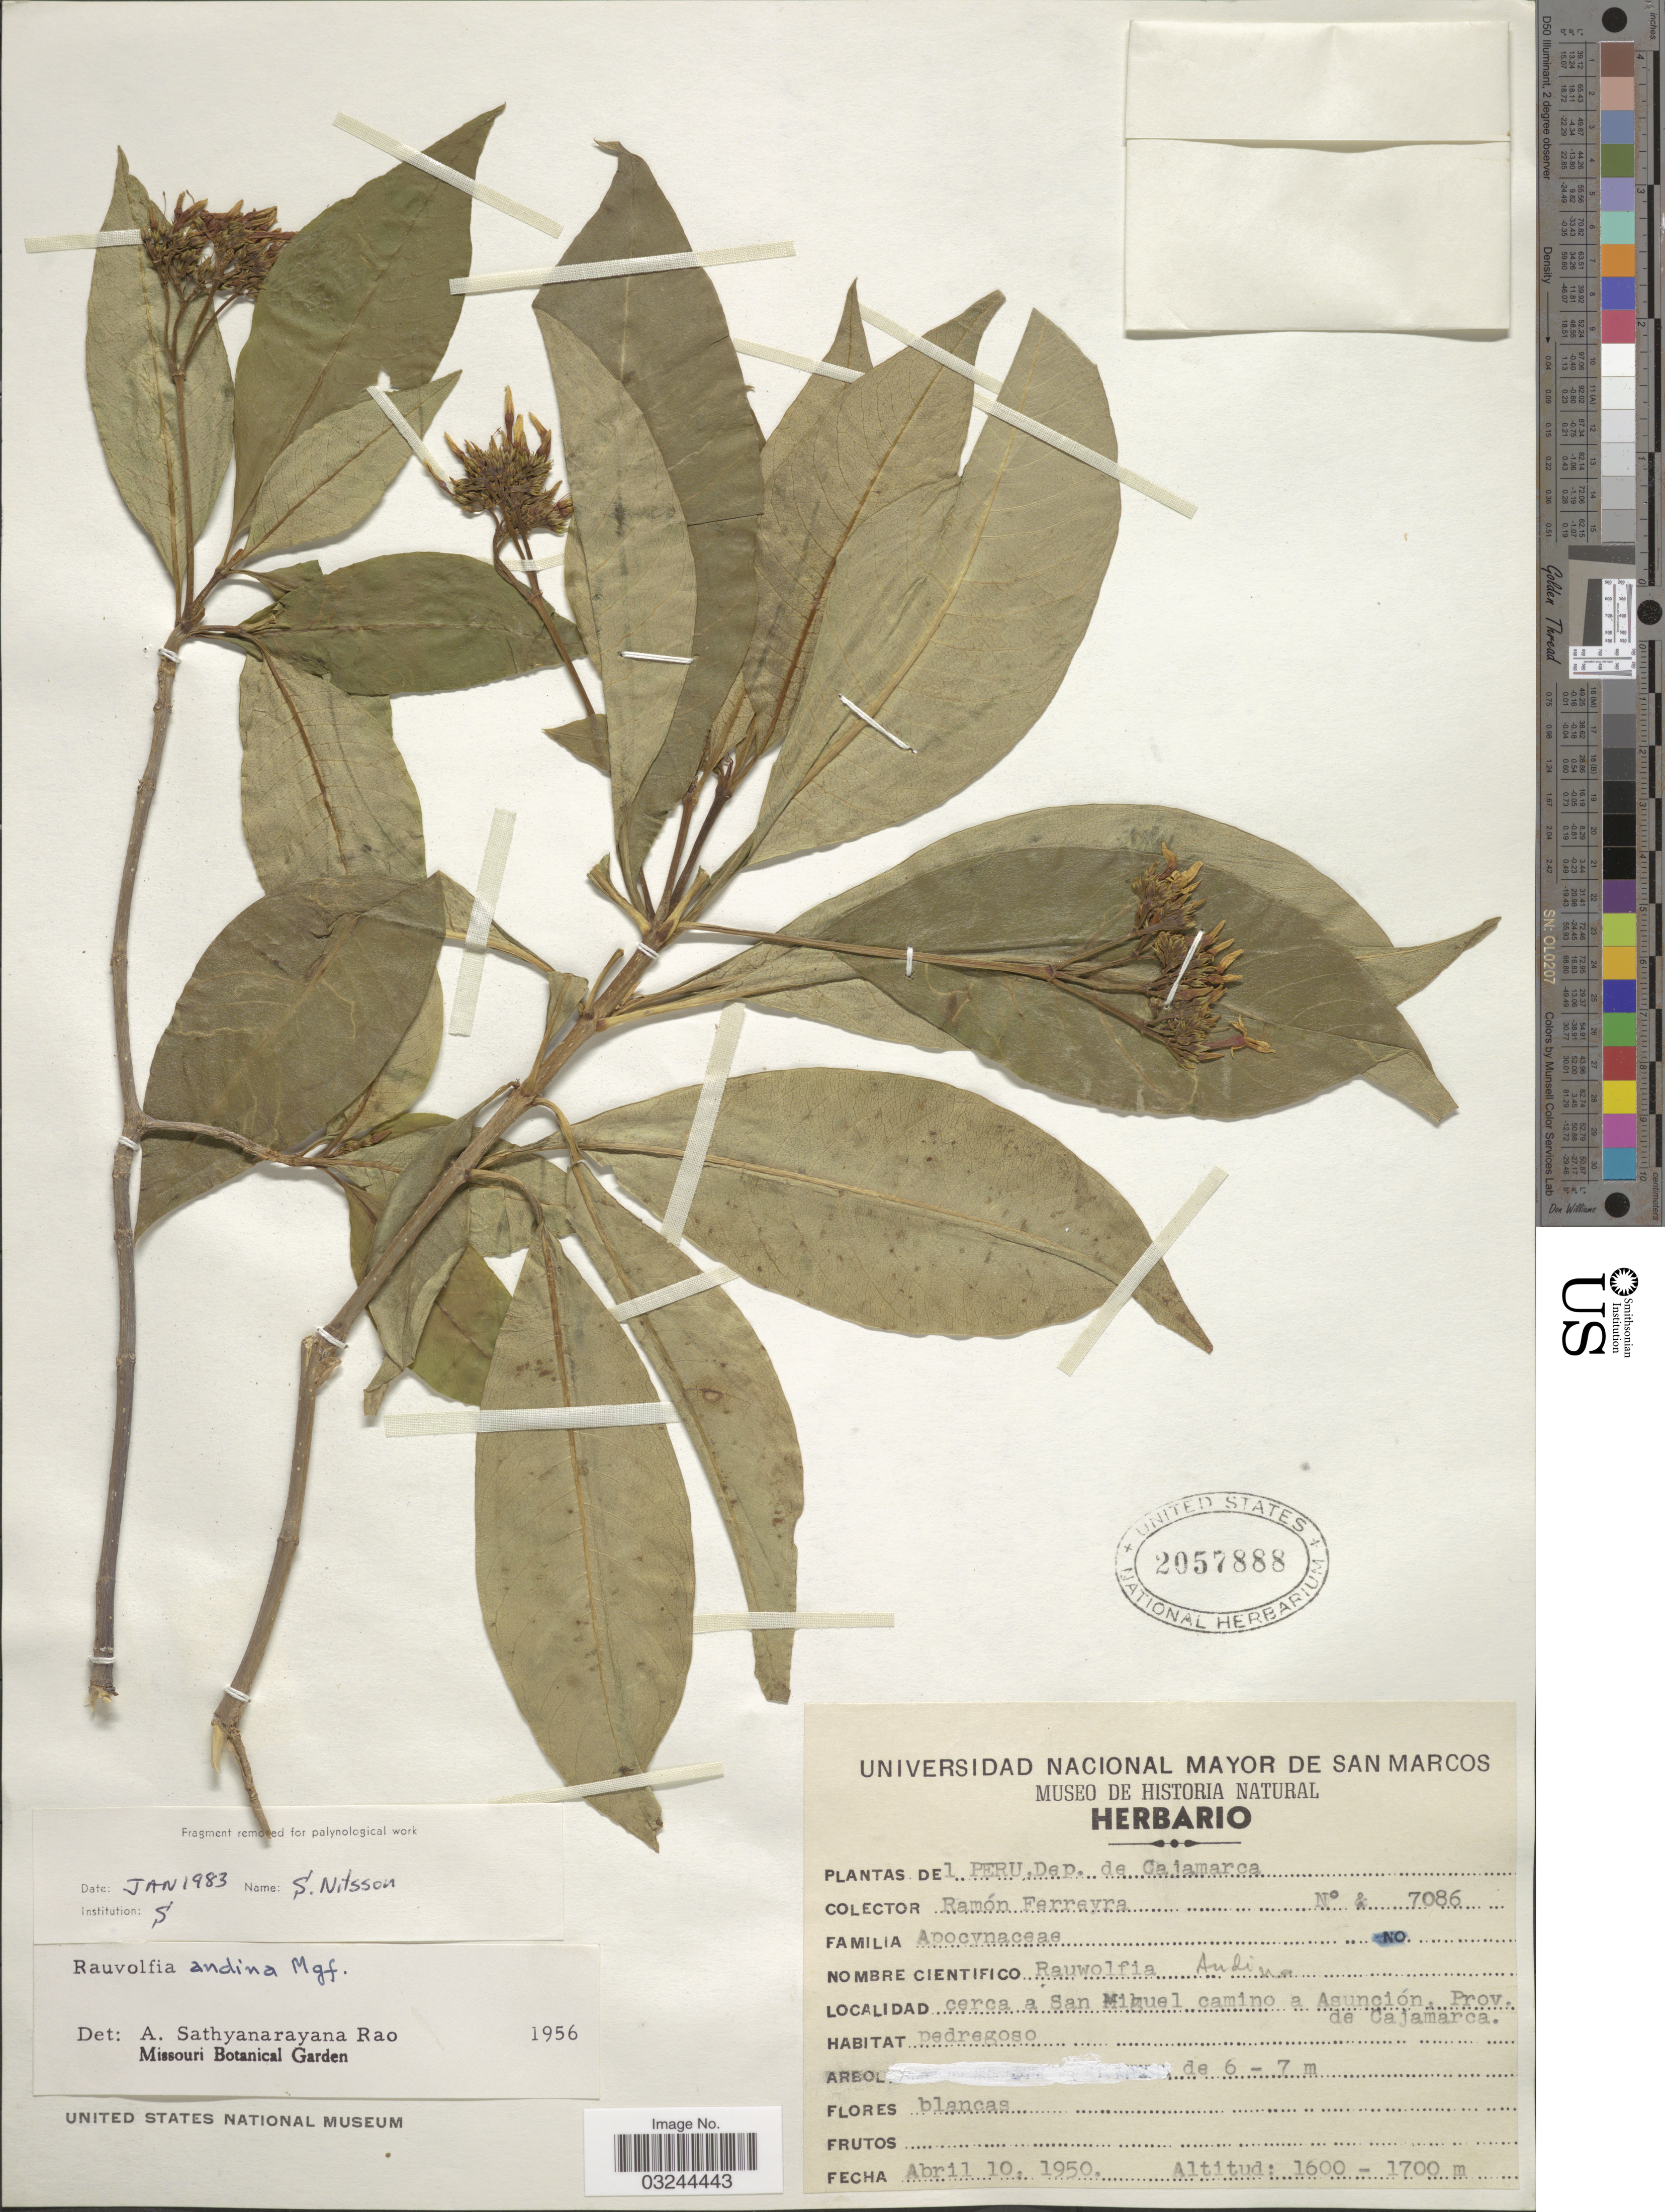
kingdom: Plantae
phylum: Tracheophyta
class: Magnoliopsida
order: Gentianales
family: Apocynaceae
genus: Rauvolfia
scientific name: Rauvolfia andina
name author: Markgr.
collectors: R. A. Ferreyra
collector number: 7086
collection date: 1950-04-10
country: Peru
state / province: Cajamarca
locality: Cerca a San Miguel camino a Asunción.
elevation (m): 1600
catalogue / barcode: US 2057888